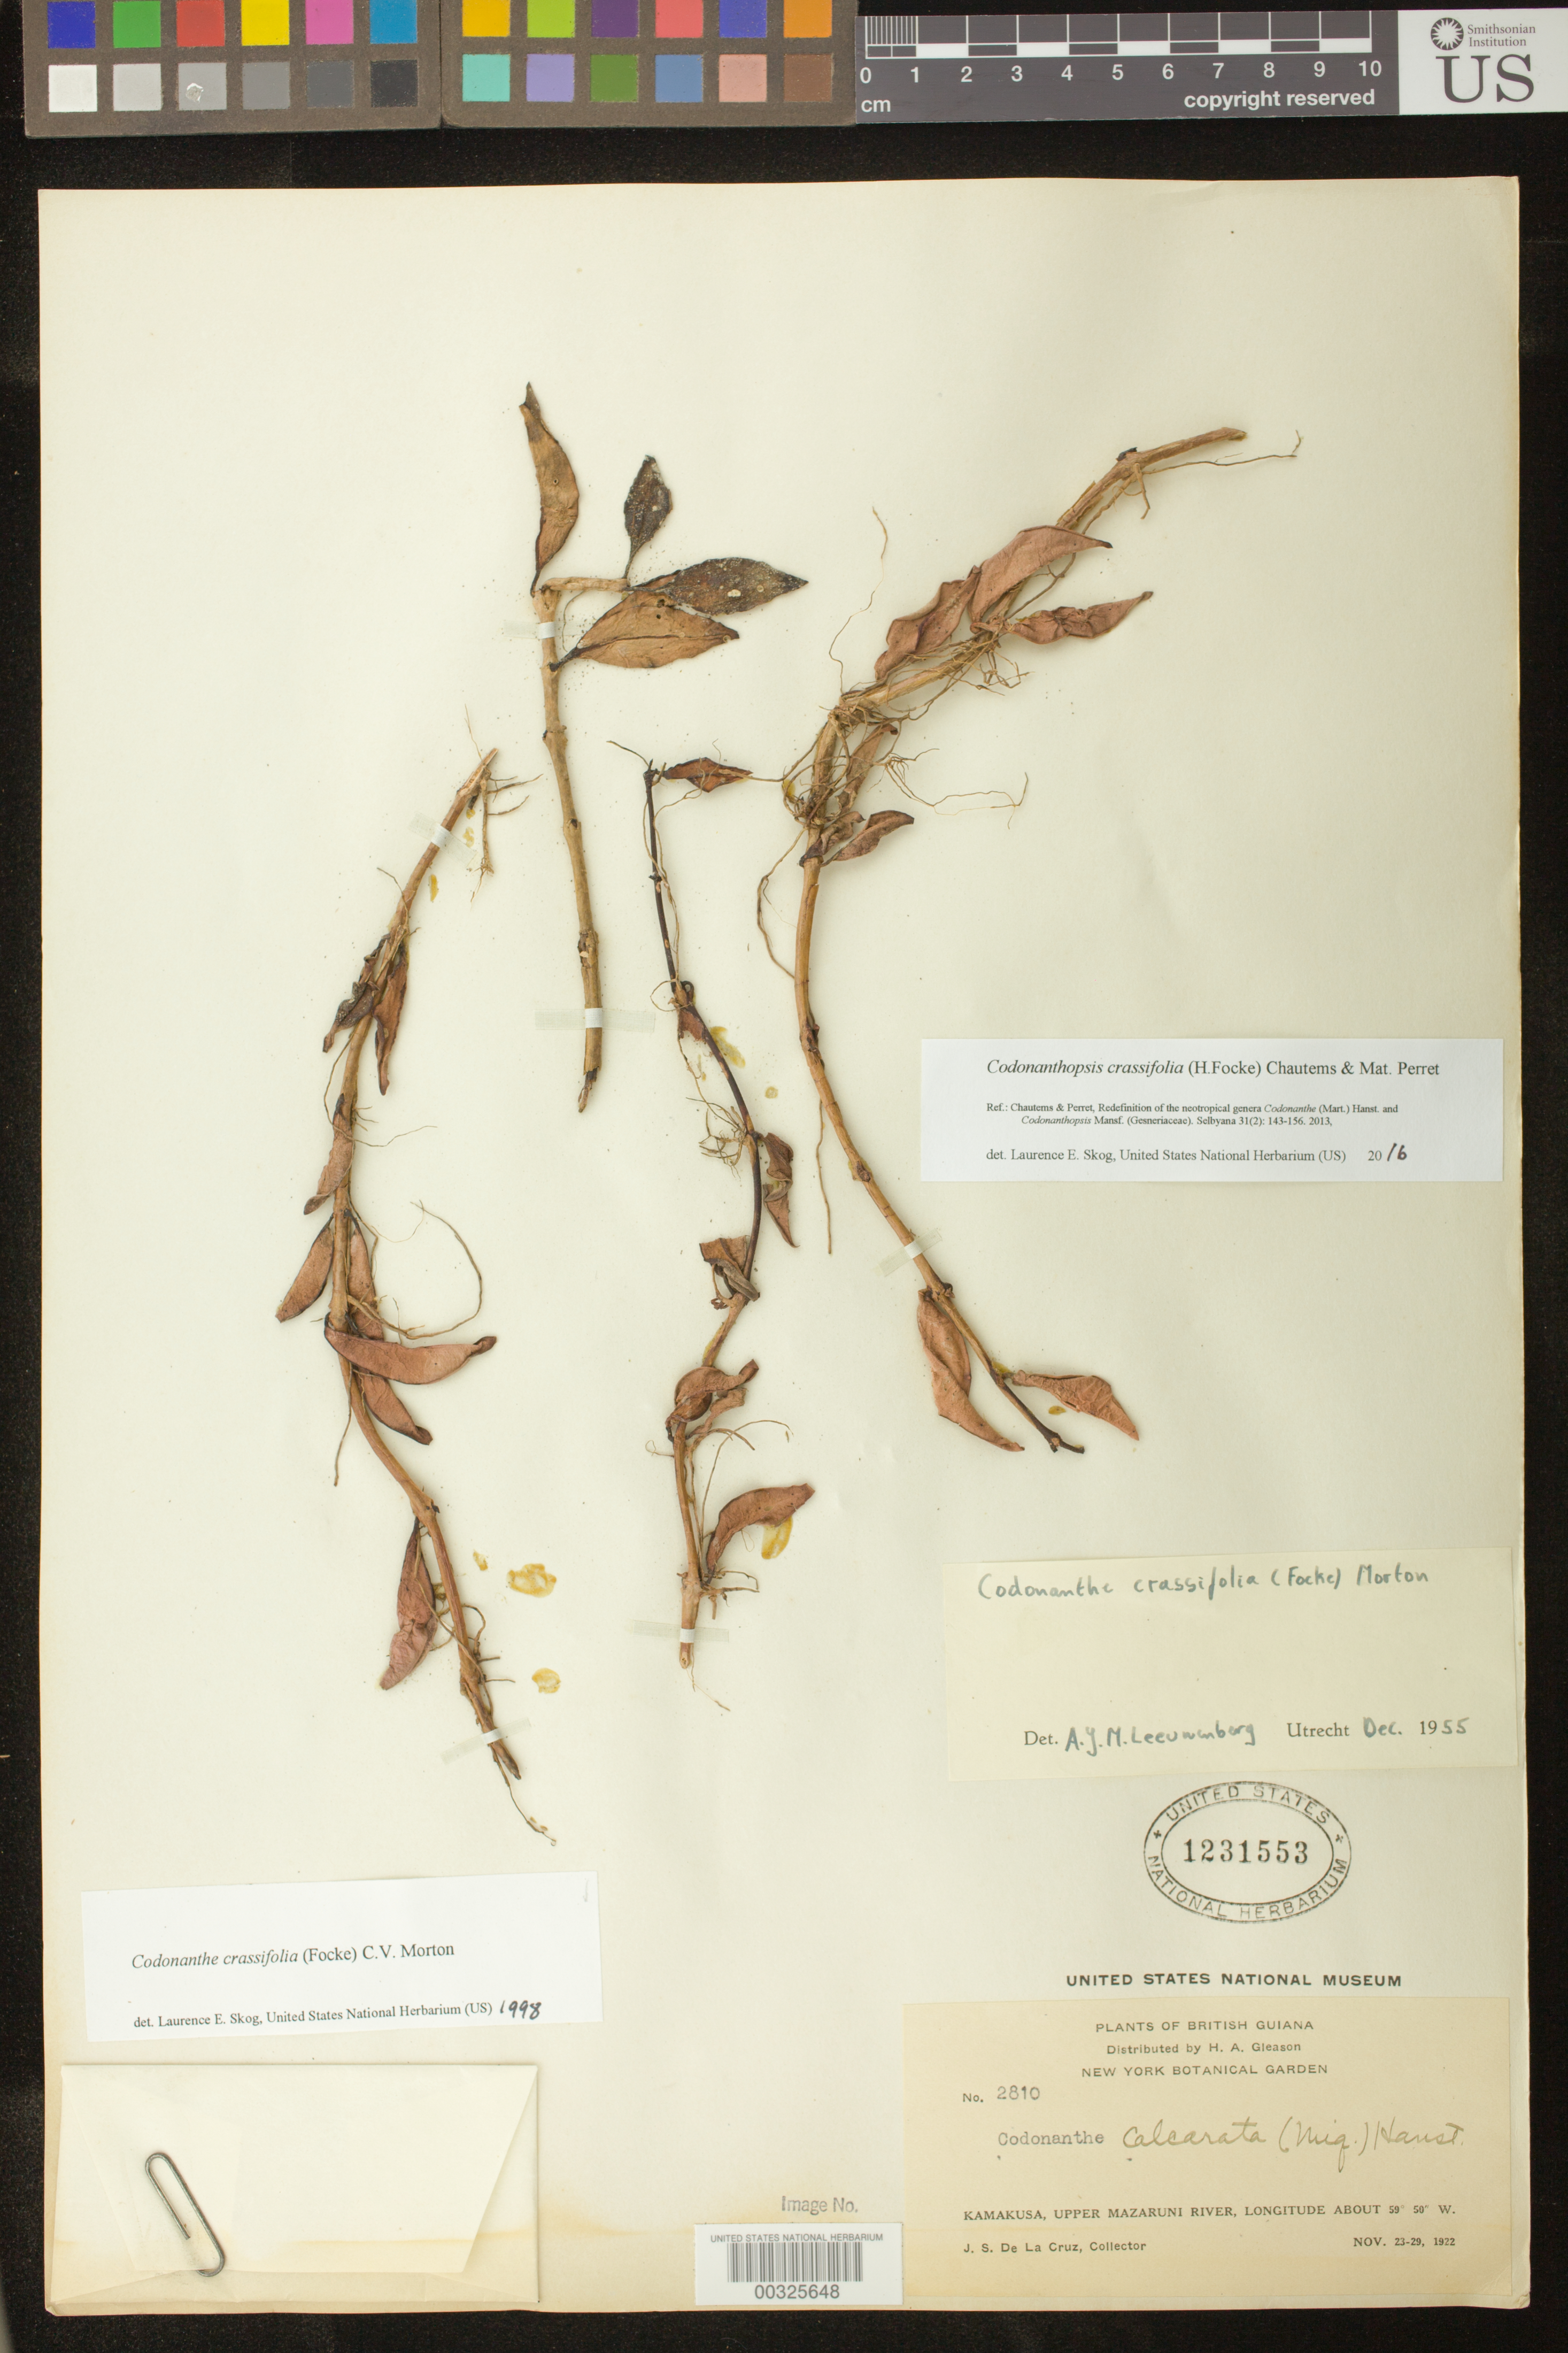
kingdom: Plantae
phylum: Tracheophyta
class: Magnoliopsida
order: Lamiales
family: Gesneriaceae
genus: Codonanthopsis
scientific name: Codonanthopsis crassifolia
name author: (H. Focke) Chautems & Mat.Perret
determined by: Skog, Laurence E.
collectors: J. S. de la Cruz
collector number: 2810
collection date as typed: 23-29 Nov 1922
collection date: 1922-11-23/1922-11-29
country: Guyana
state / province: Cuyuni-Mazaruni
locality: Kamakusa, upper Mazaruni River, longitude about 59° 50' W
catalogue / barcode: US 1231553